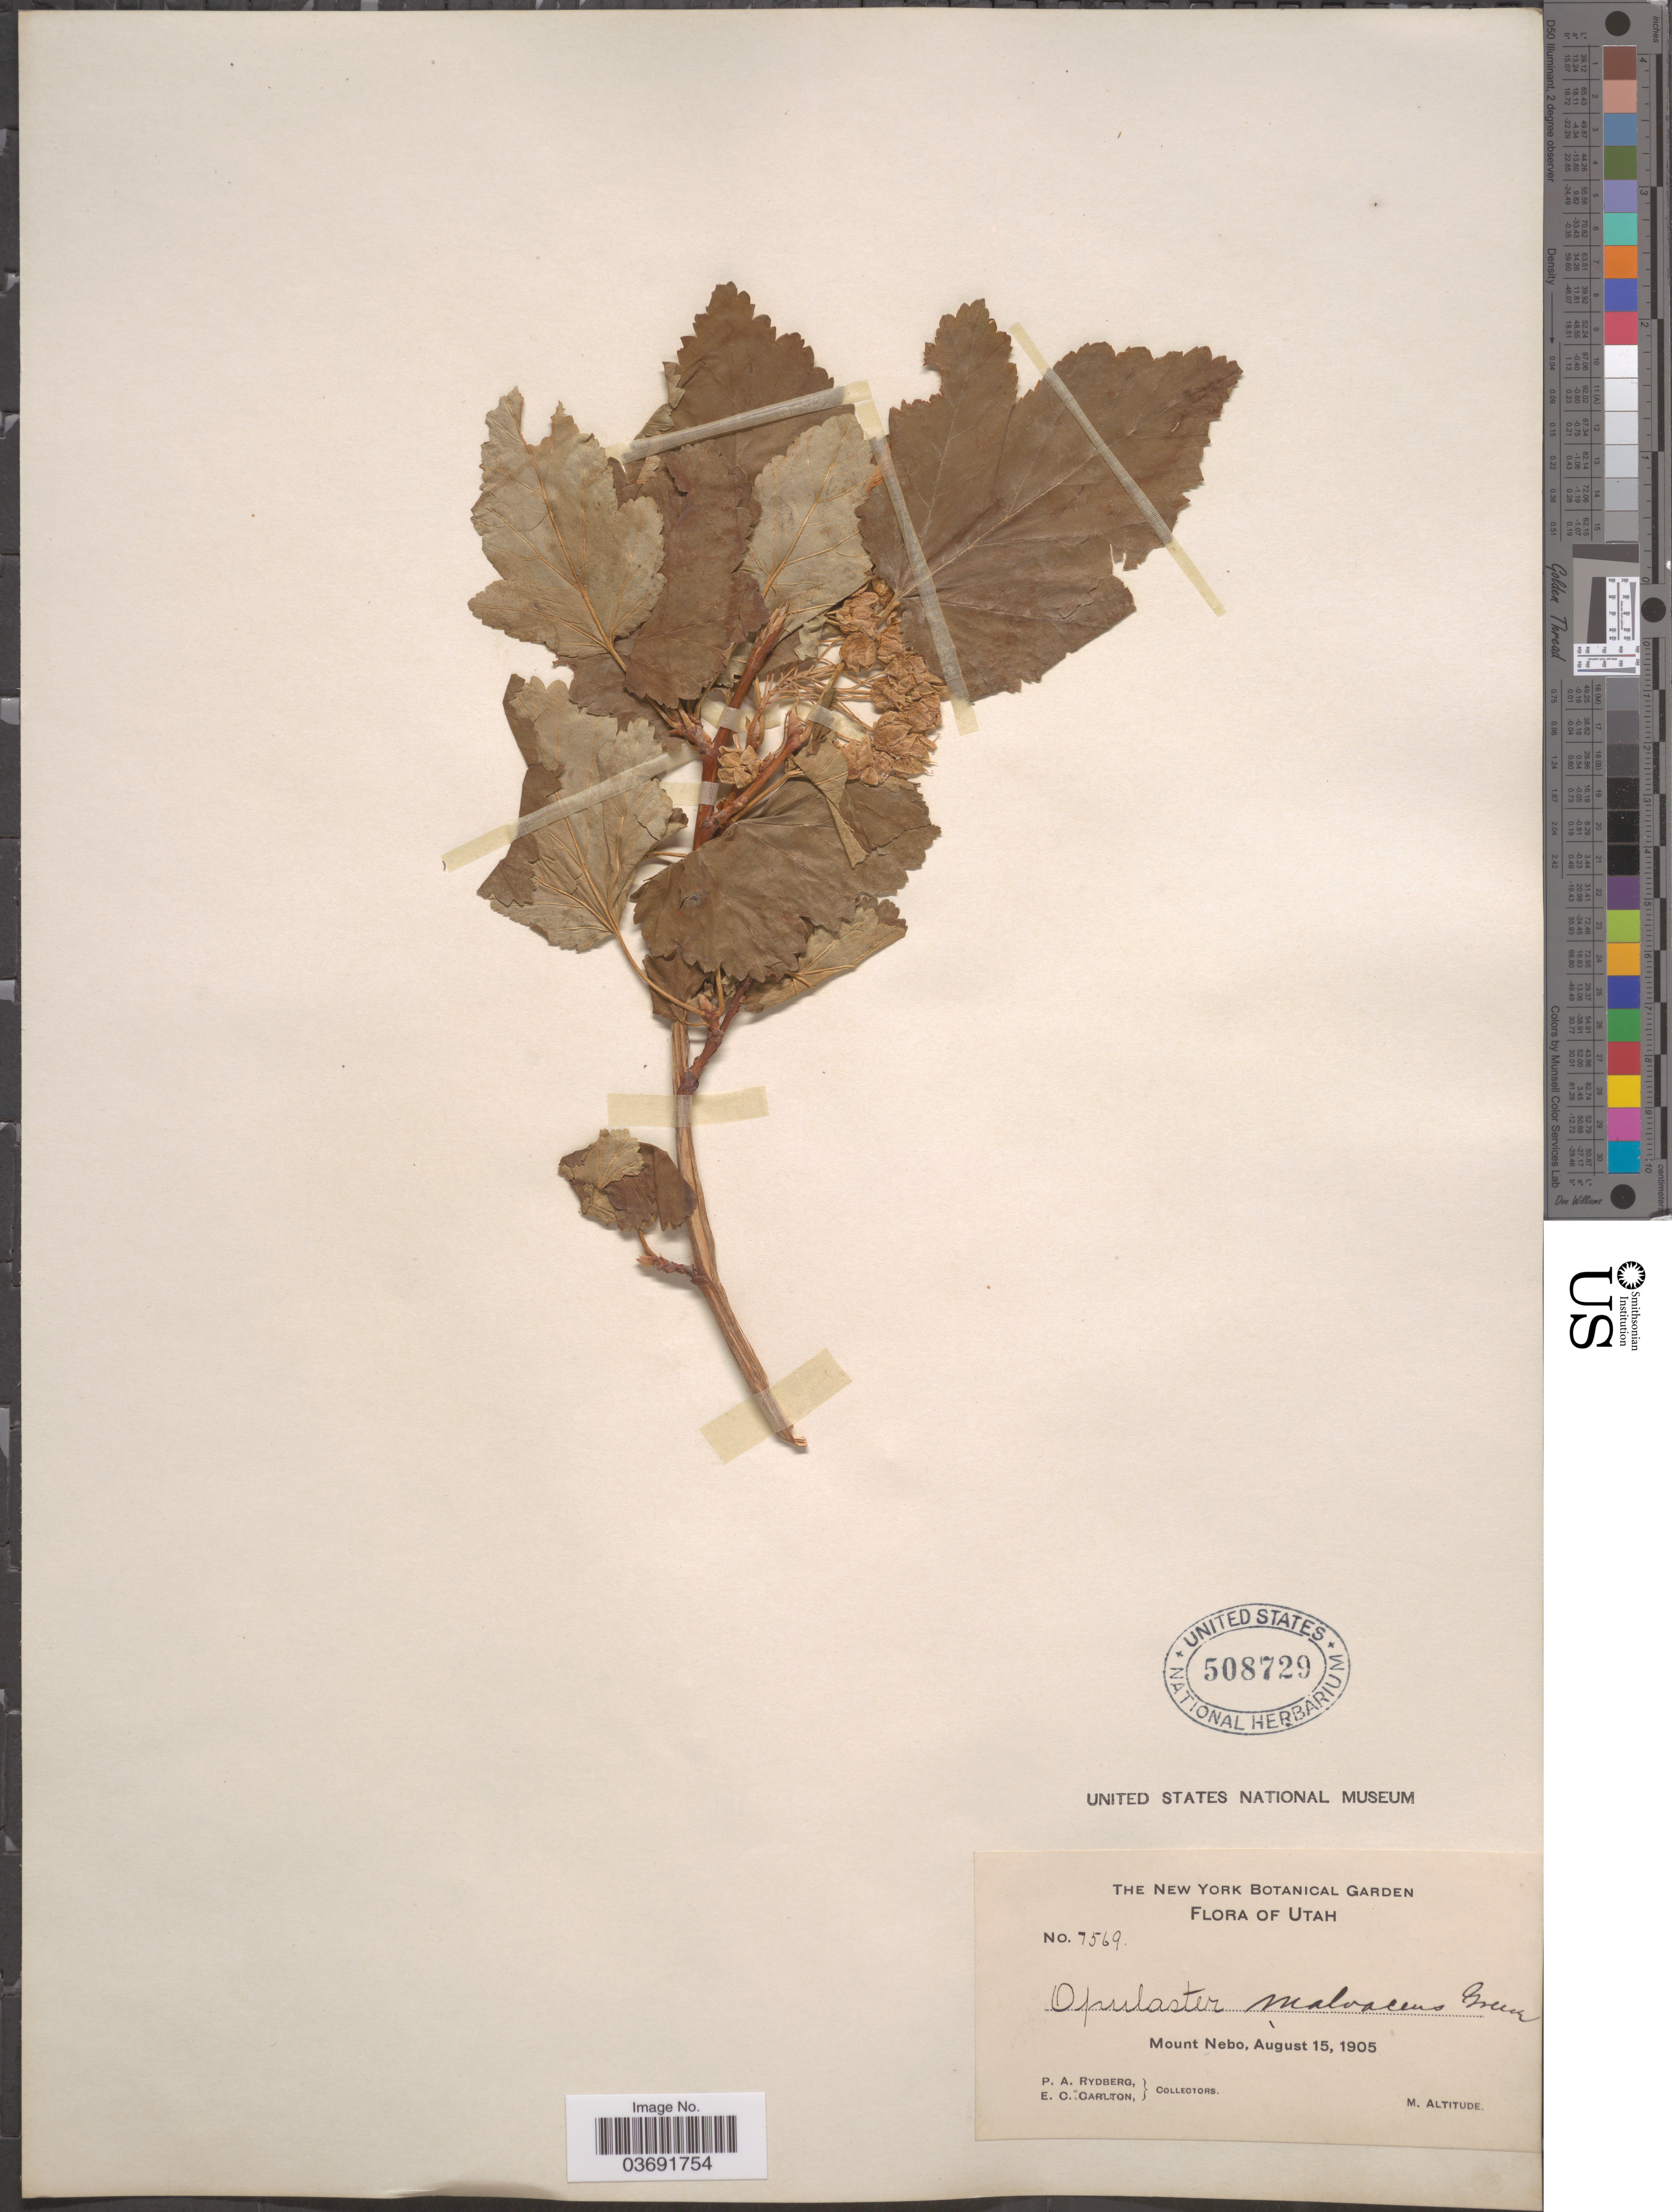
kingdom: Plantae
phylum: Tracheophyta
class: Magnoliopsida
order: Rosales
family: Rosaceae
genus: Physocarpus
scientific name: Physocarpus malvaceus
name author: (Greene) Kuntze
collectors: P. A. Rydberg & E. Carlton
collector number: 7569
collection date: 1905-08-15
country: United States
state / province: Utah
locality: Mount Nebo.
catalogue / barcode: US 508729